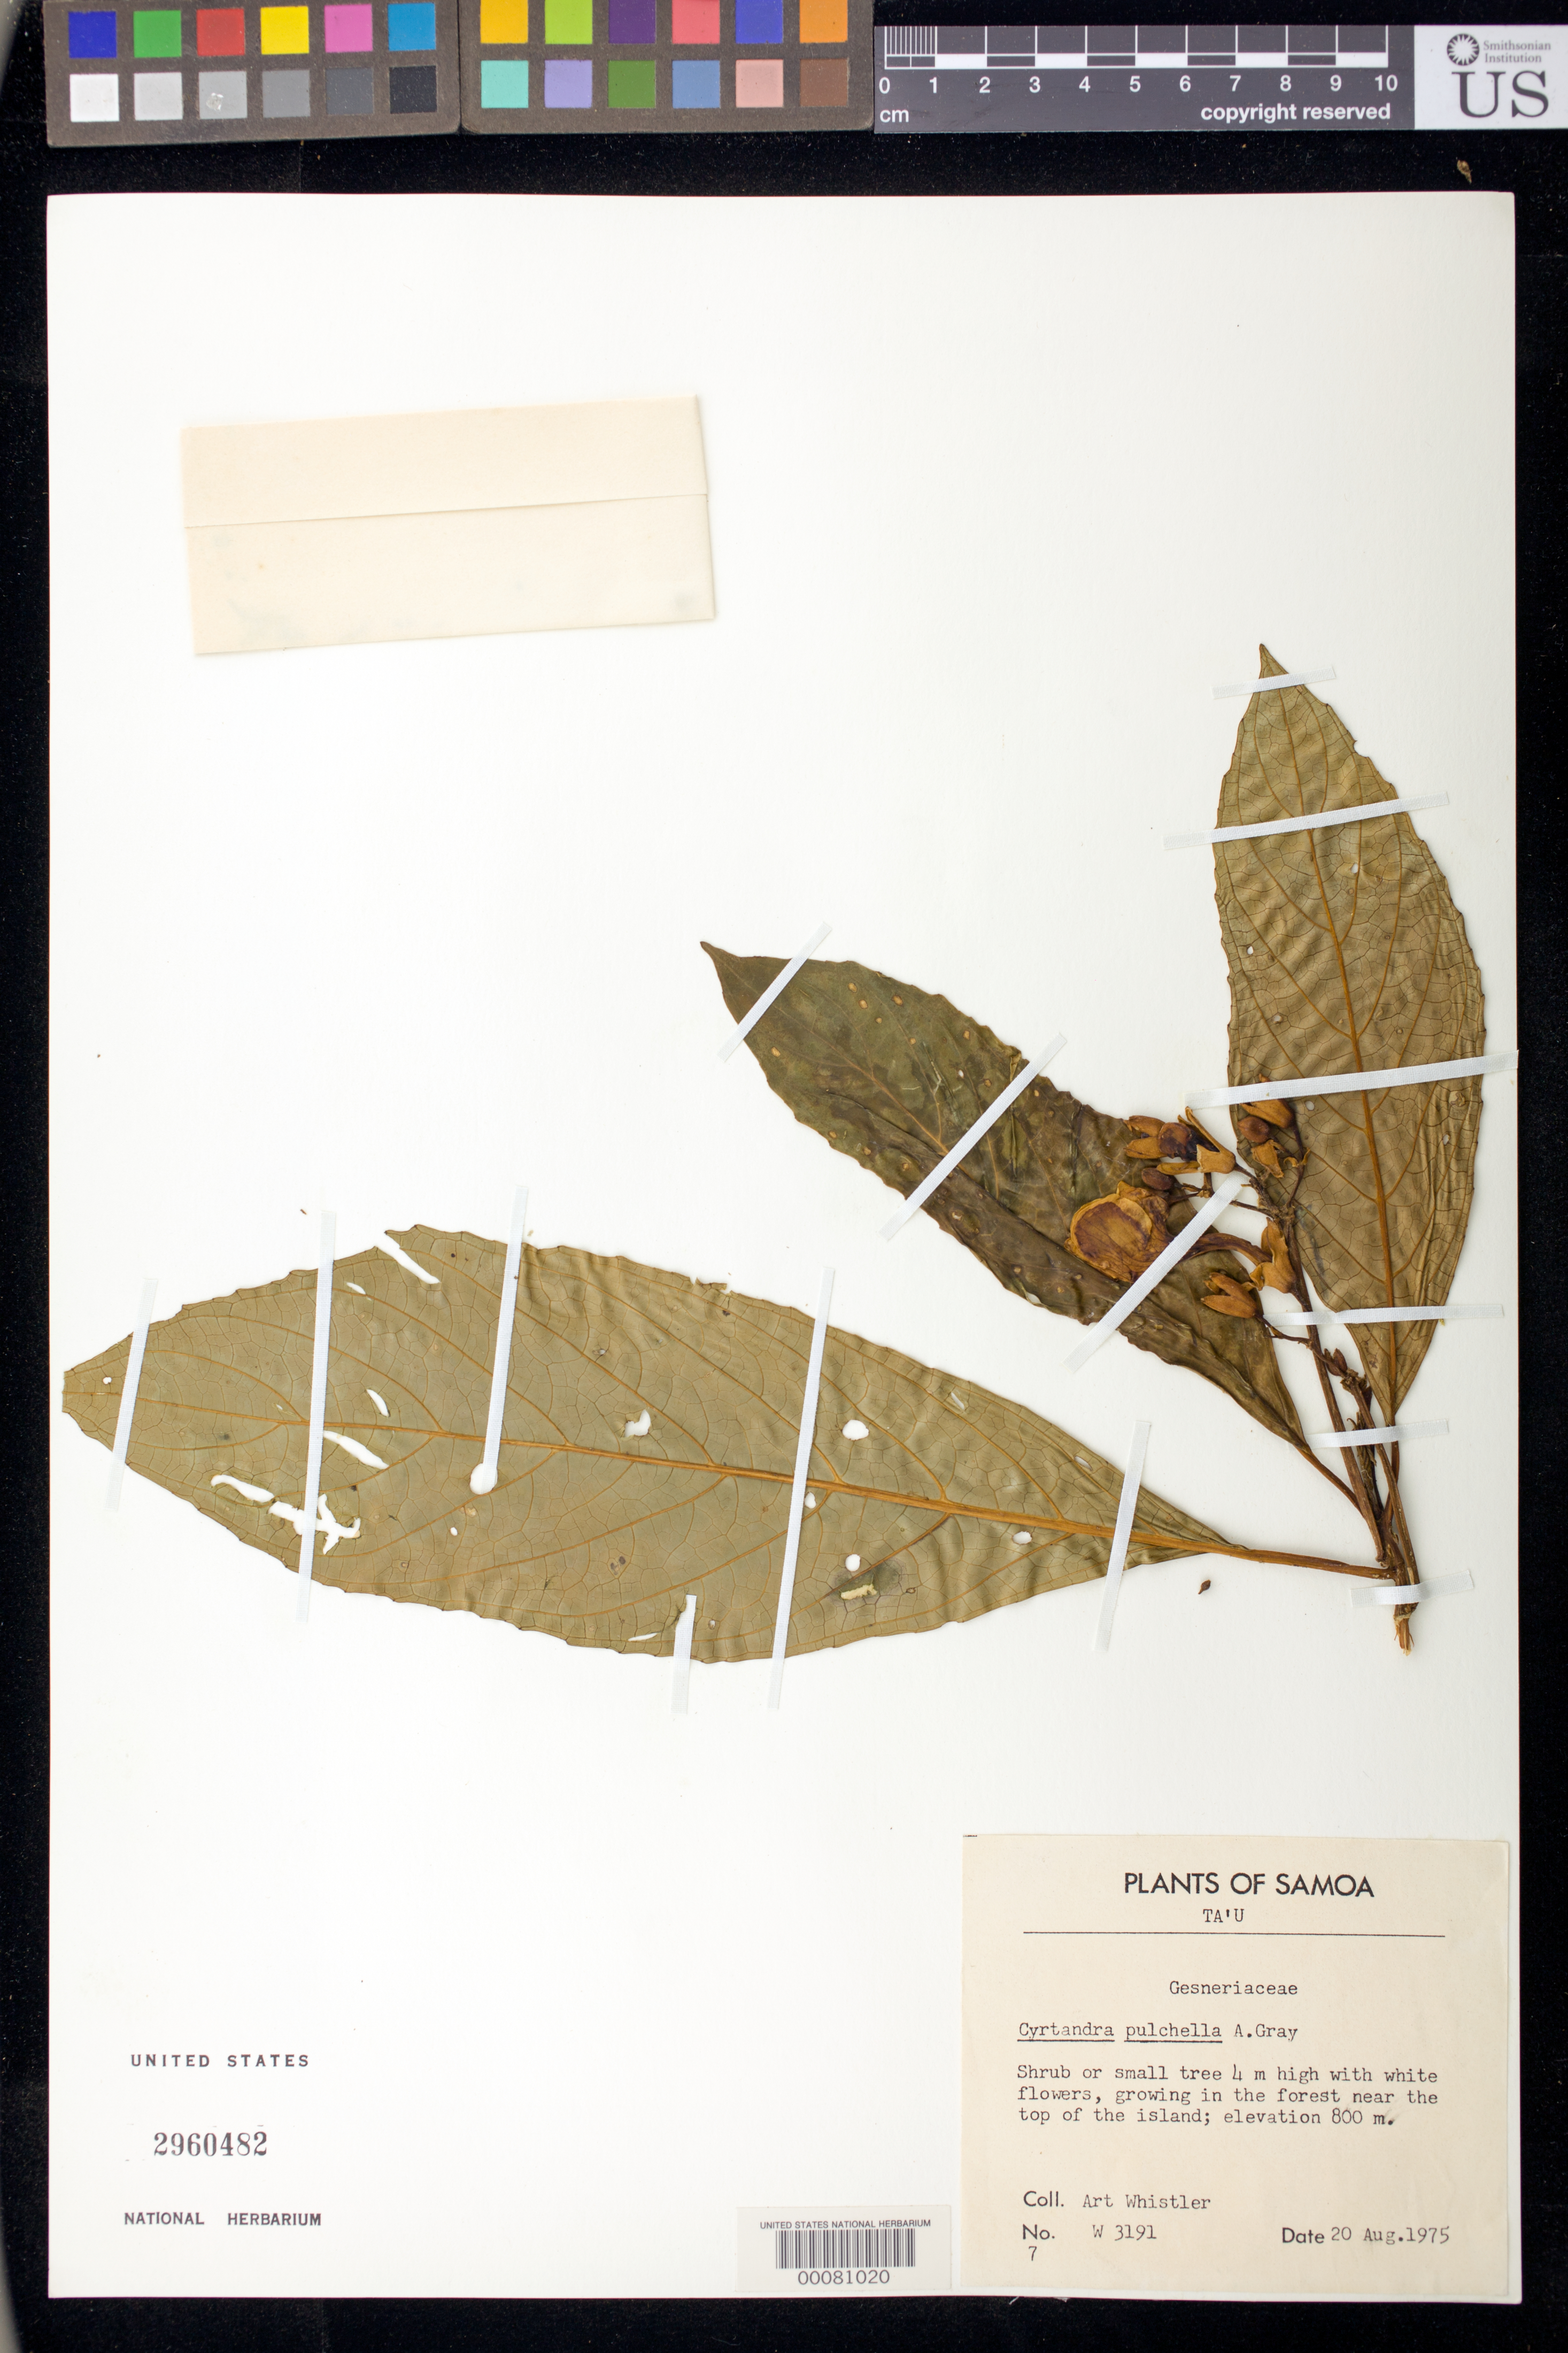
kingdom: Plantae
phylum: Tracheophyta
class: Magnoliopsida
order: Lamiales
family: Gesneriaceae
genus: Cyrtandra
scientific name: Cyrtandra pulchella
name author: W. Rich ex A. Gray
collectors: A. Whistler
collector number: W 3191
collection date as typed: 20 Aug 1975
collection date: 1975-08-20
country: American Samoa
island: Ta'u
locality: Manua is., Tau i., near the top of the island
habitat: Growing in the forest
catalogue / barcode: US 2960482